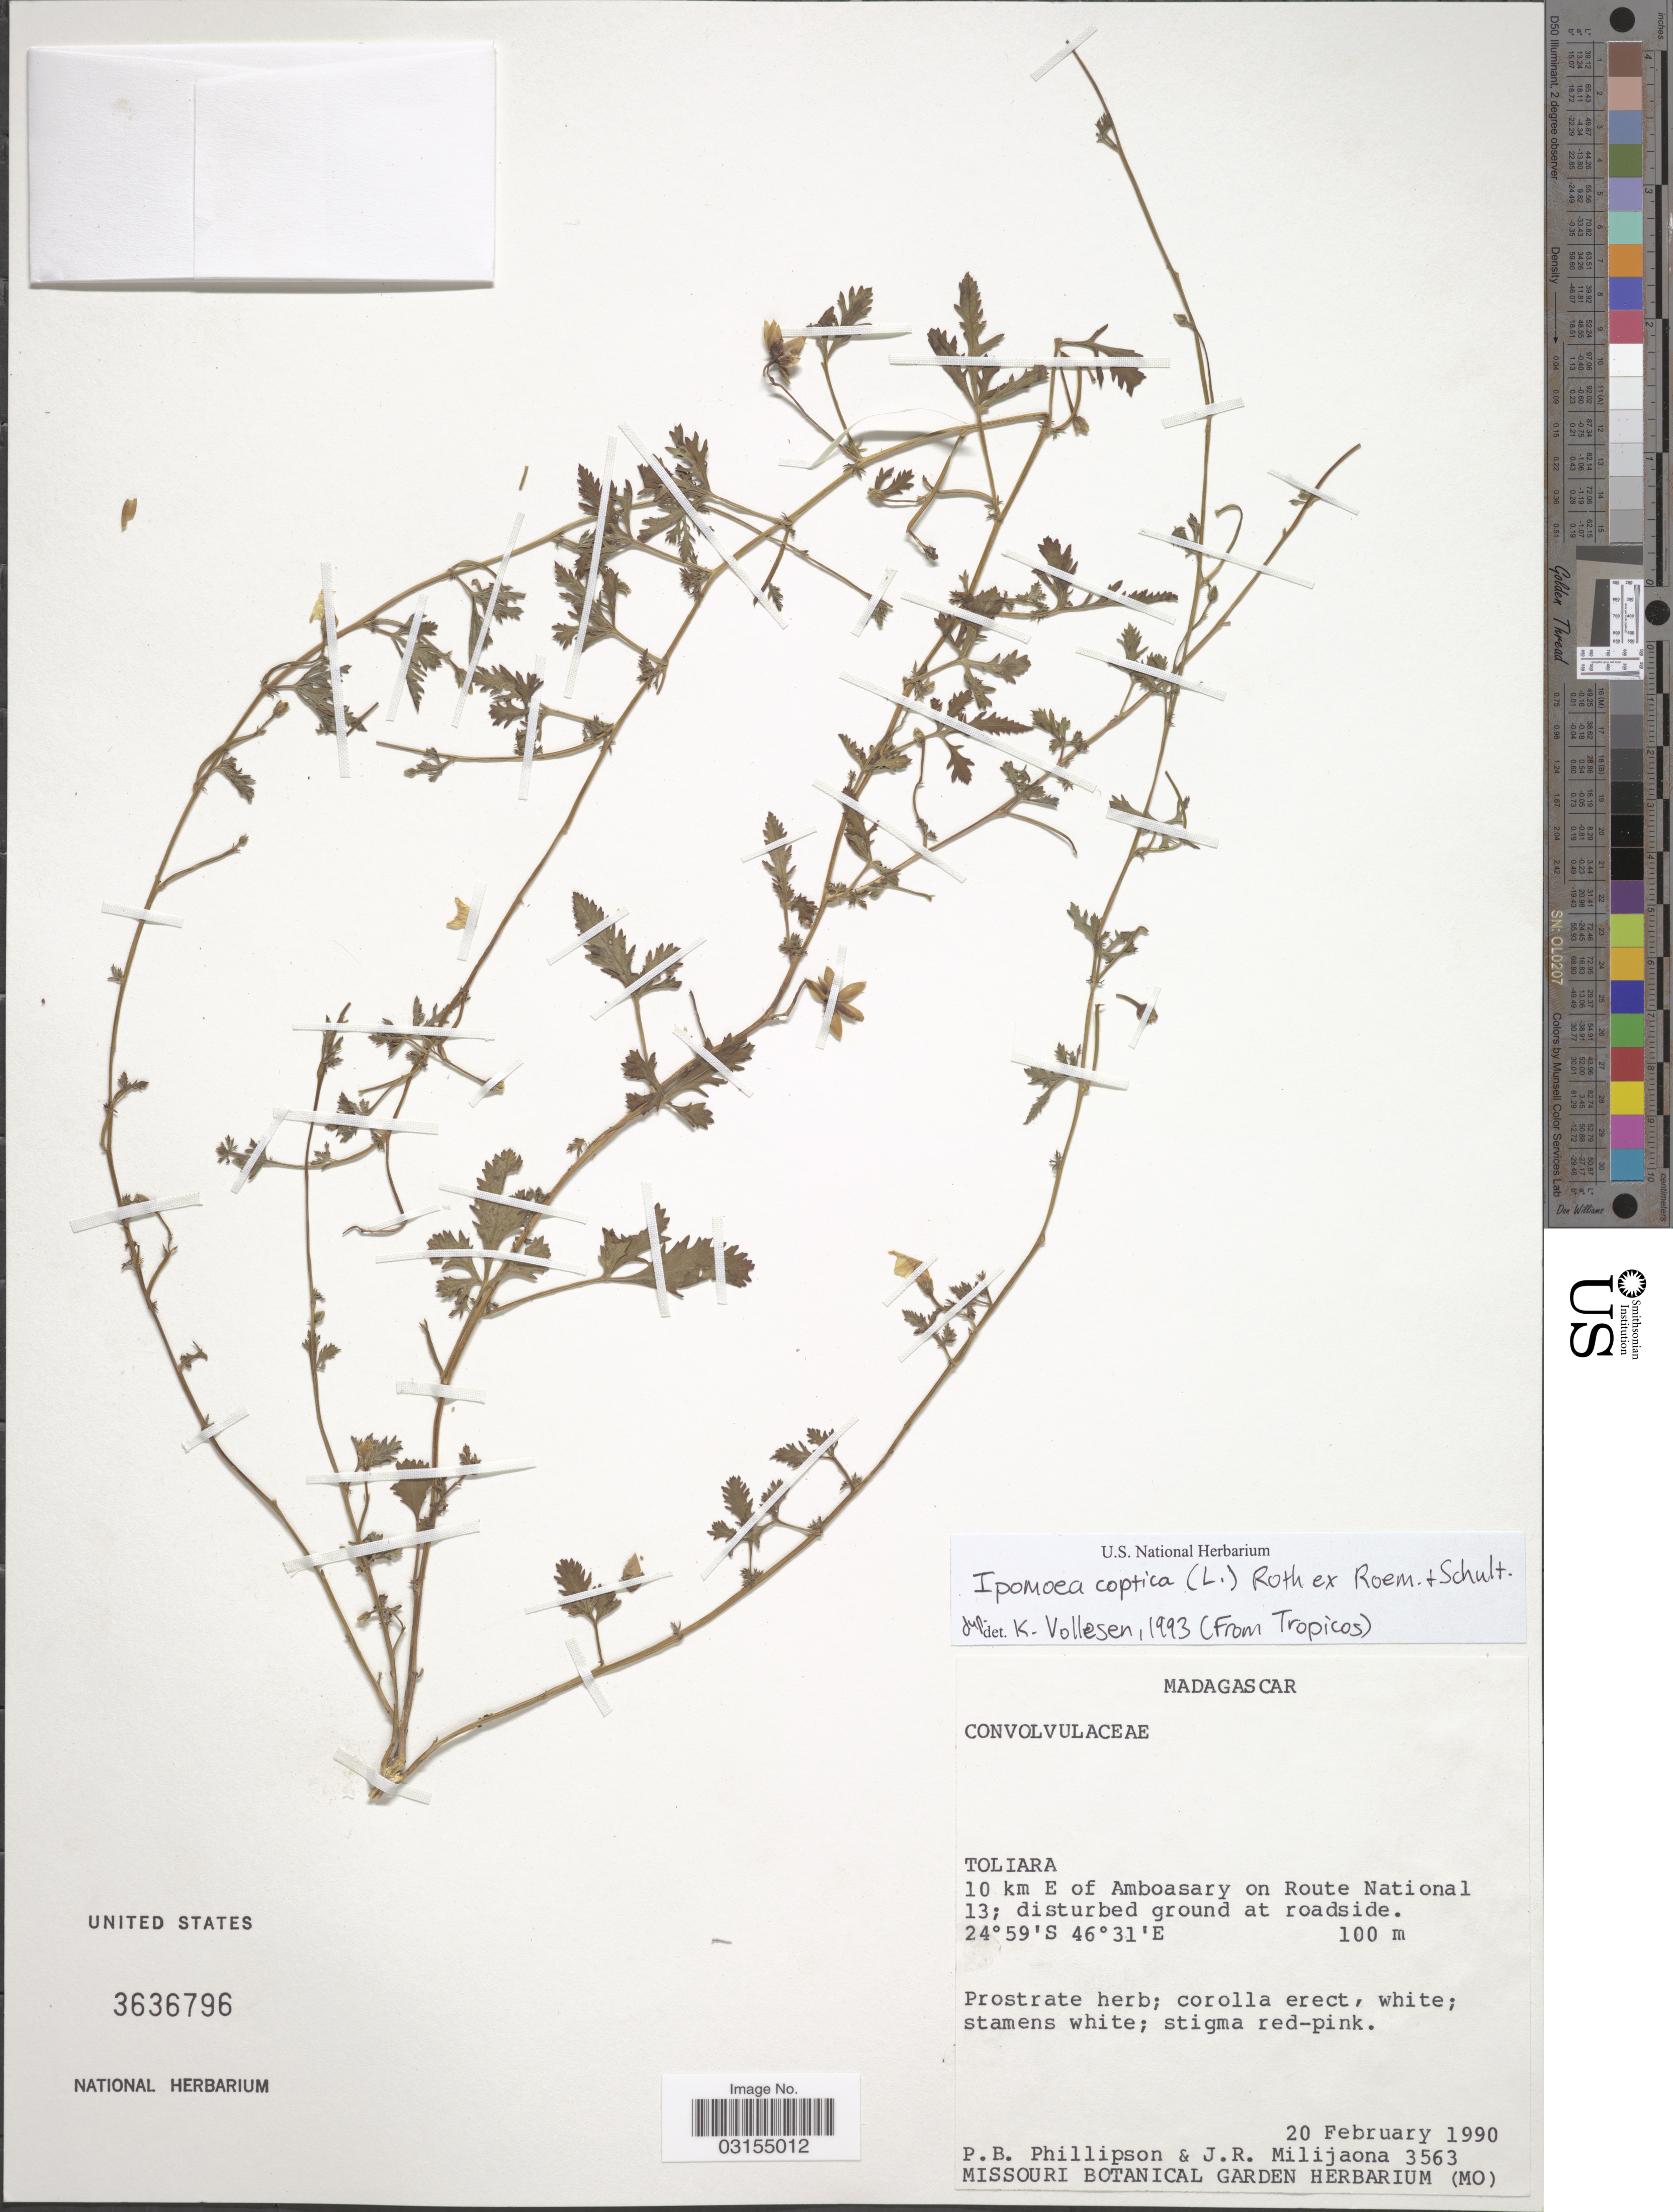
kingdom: Plantae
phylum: Tracheophyta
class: Magnoliopsida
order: Solanales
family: Convolvulaceae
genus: Ipomoea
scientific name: Ipomoea coptica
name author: (L.) Roth ex Roem. & Schult.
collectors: P. B. Phillipson & J. R. Milijaona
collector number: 3563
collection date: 1990-02-20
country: Madagascar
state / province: Anosy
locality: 10 km E of Amboasary on Route National 13.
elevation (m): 100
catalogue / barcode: US 3636796